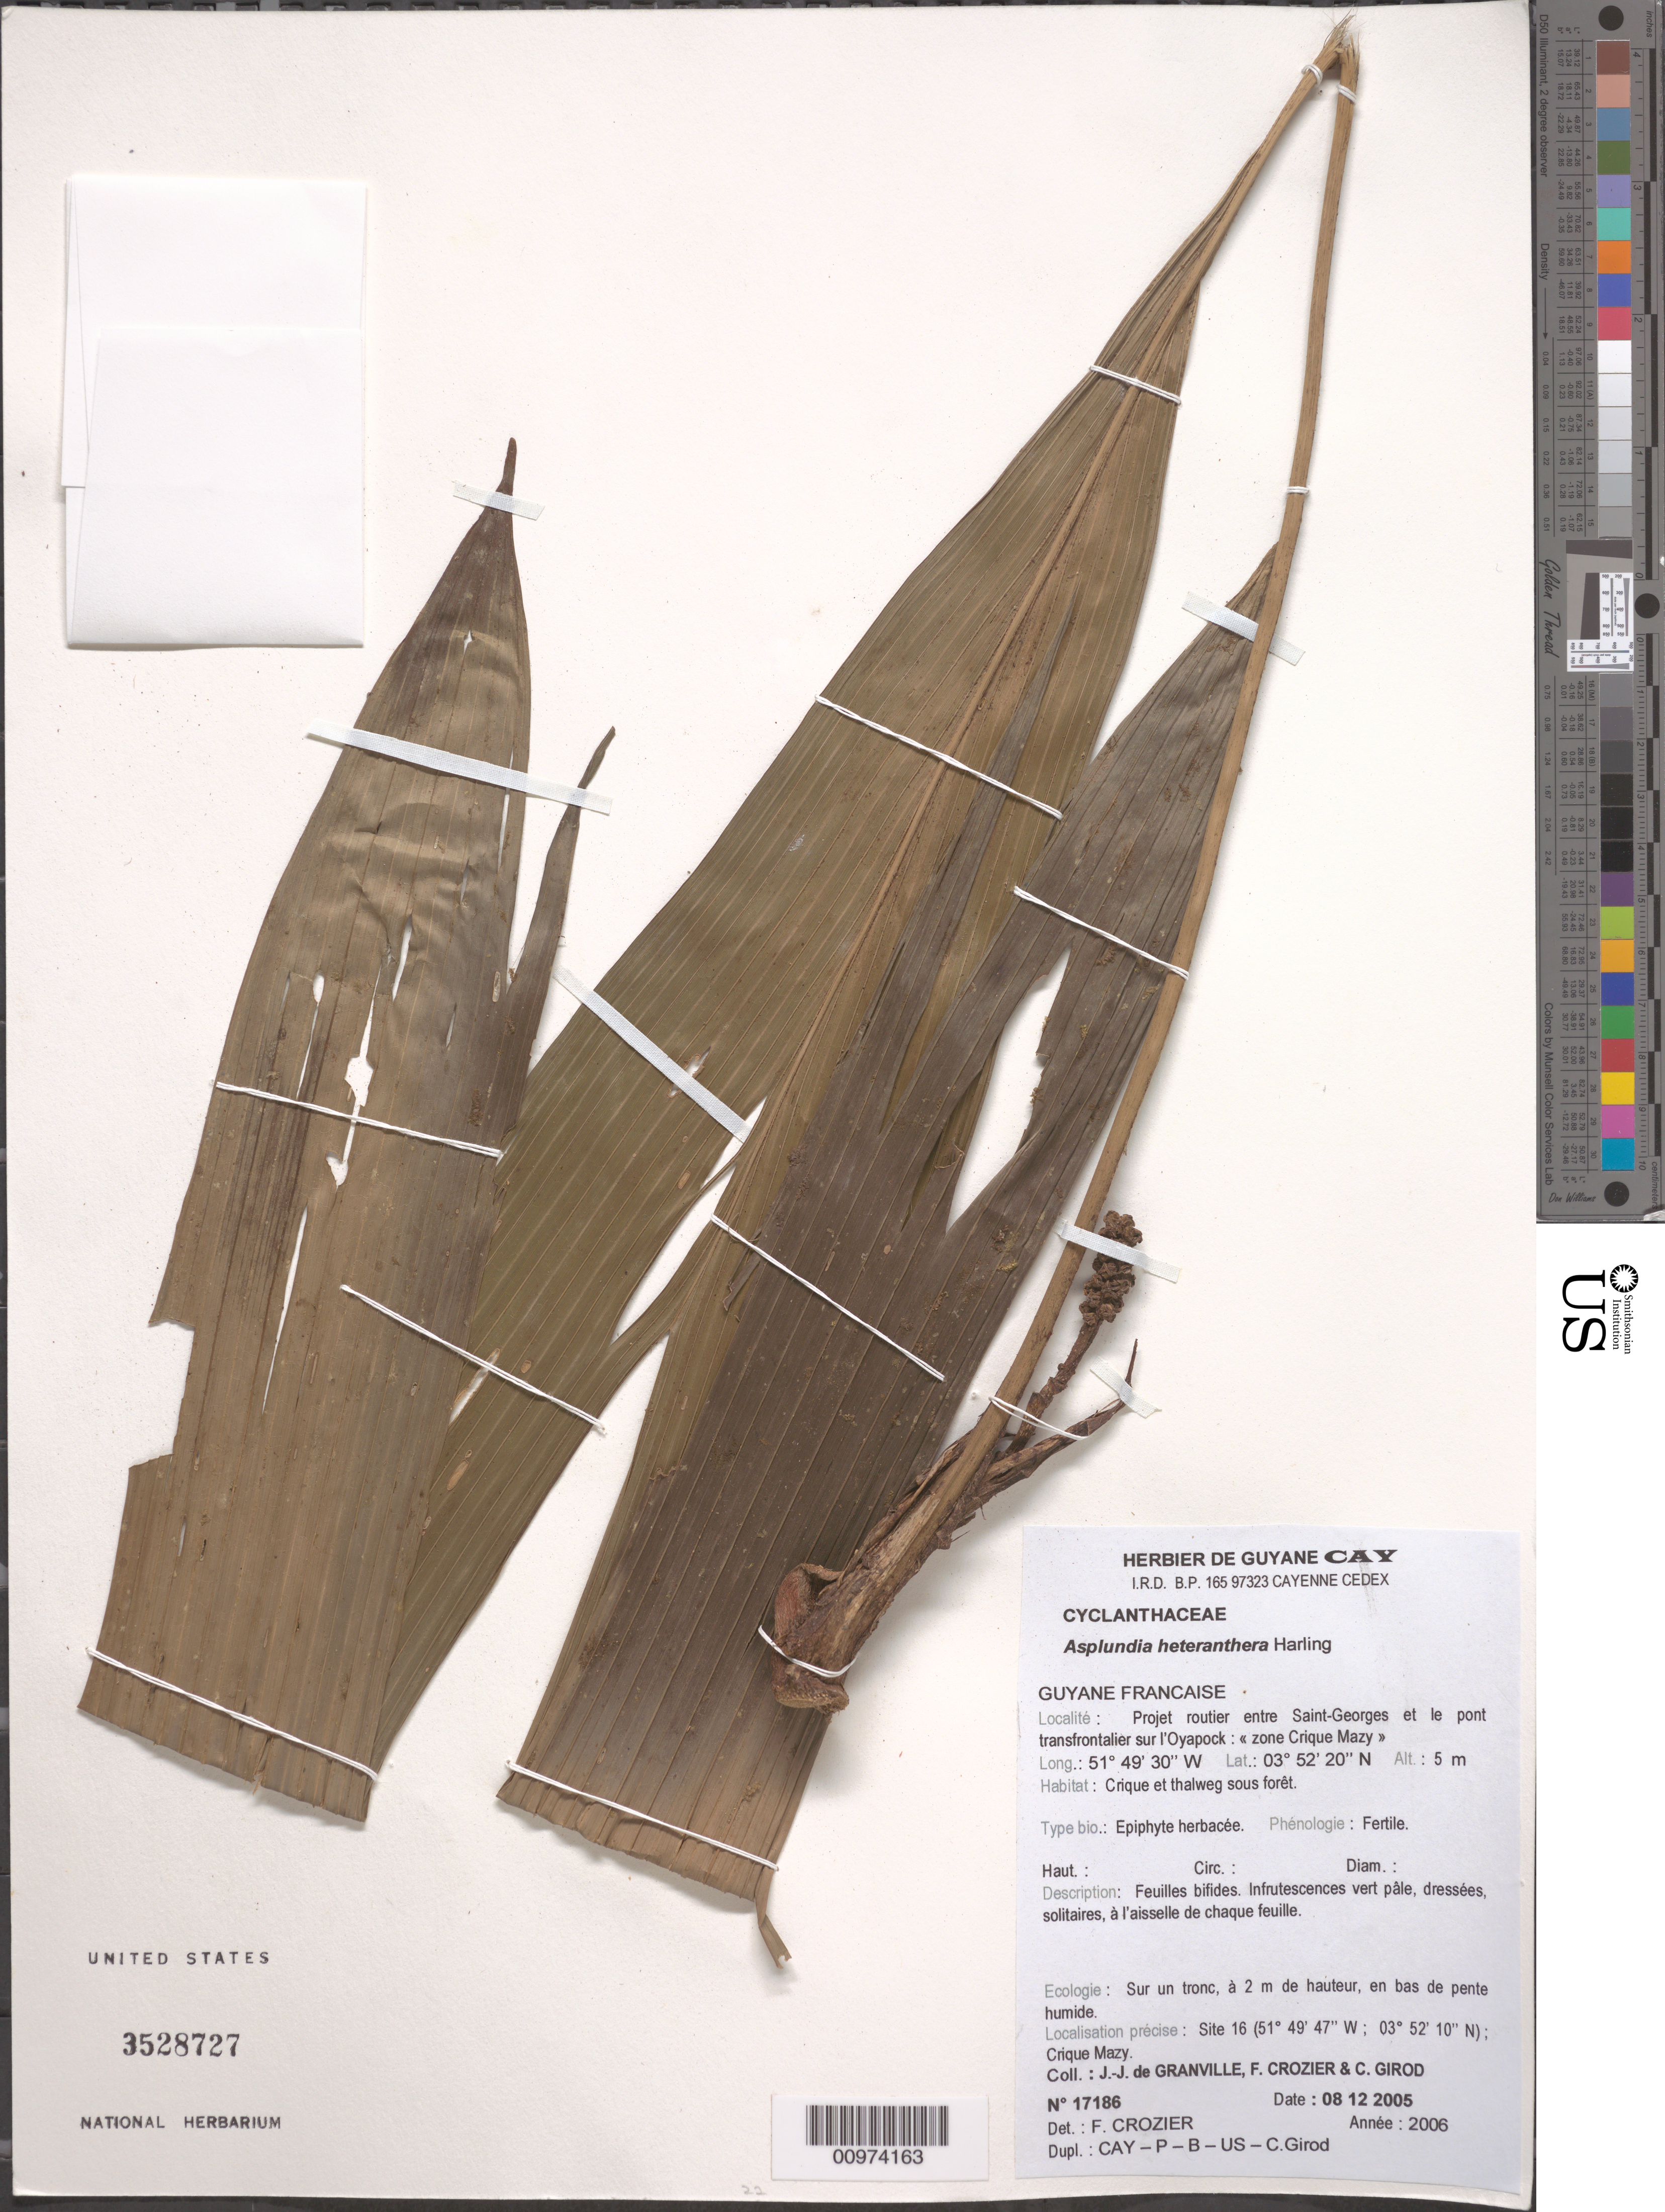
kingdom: Plantae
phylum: Tracheophyta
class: Liliopsida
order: Pandanales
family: Cyclanthaceae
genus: Asplundia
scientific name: Asplundia heteranthera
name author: Harling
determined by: Crozier, F.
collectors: J.-J. de Granville, F. Crozier & C. Girod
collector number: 17186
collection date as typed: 8-Dec-05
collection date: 2005-12-08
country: French Guiana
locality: Project routier entre Saint-Georges et le pont transfrontalier sur l'Oyapock, "zone Crique Mazy", site 16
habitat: Crique et thalweg sous foret. Sur un tronc, a 2m de hauteur, en bas de pente humide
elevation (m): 5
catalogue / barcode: US 3528727